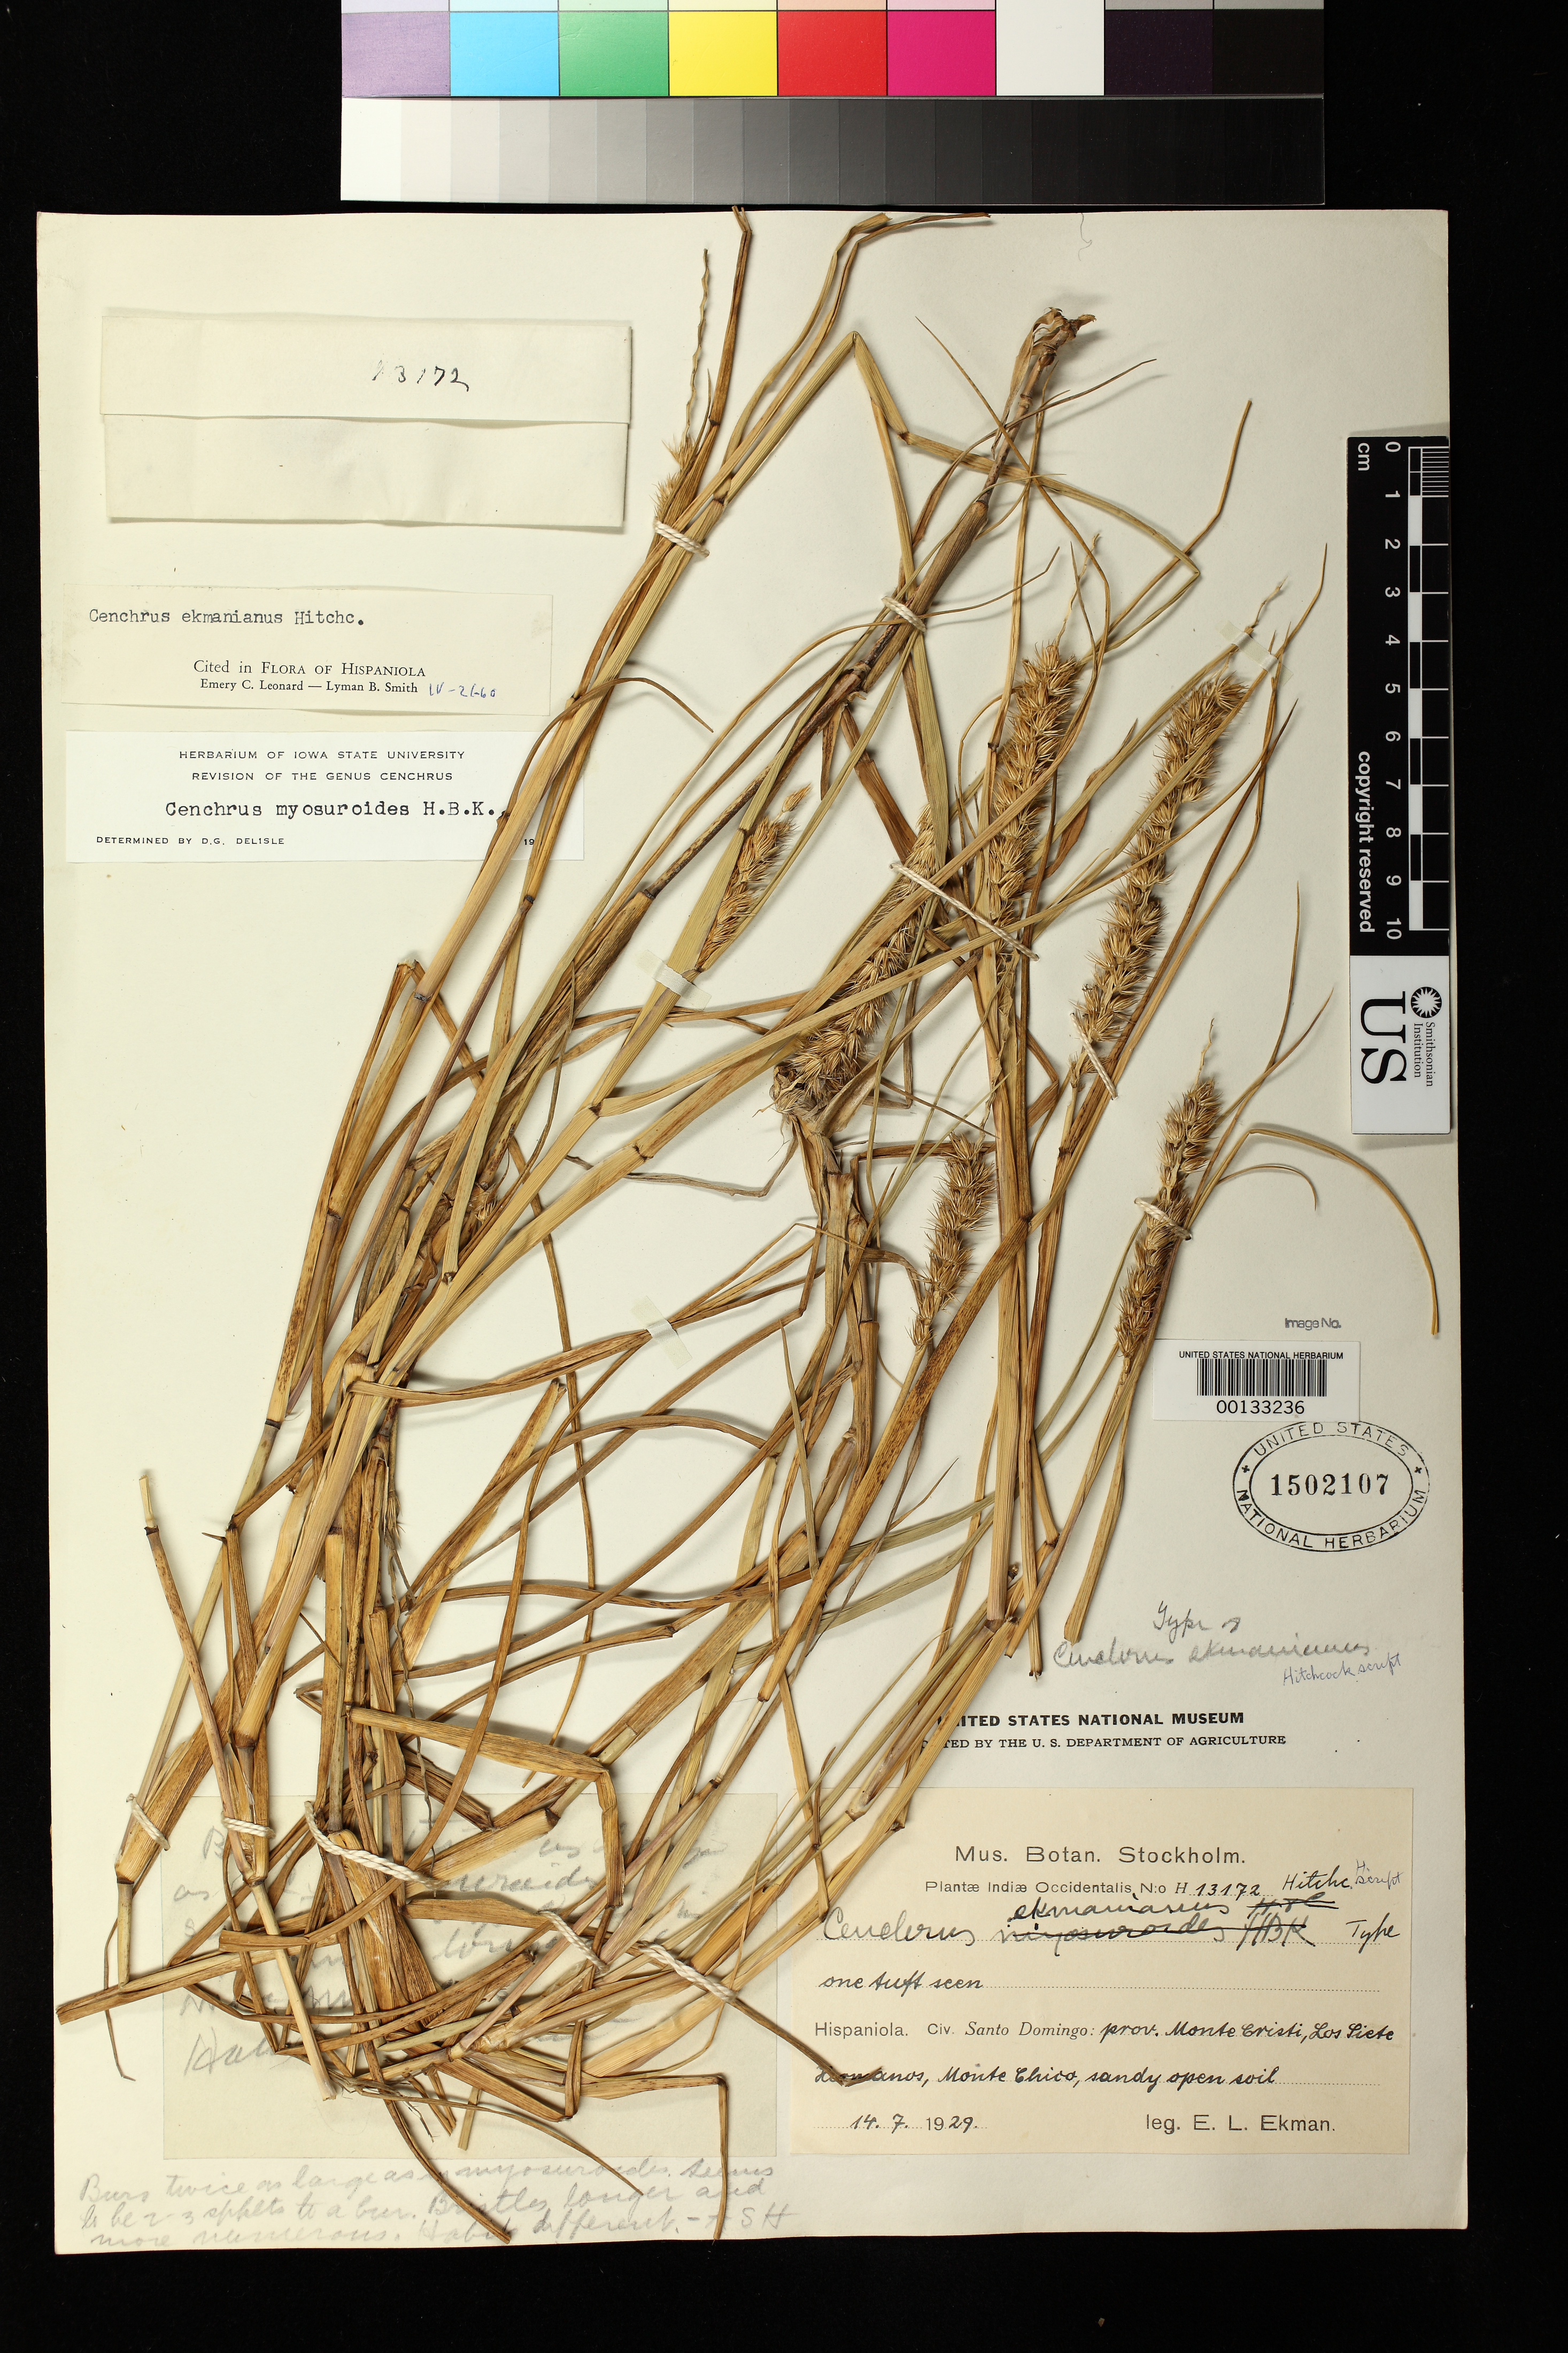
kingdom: Plantae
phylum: Tracheophyta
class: Liliopsida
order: Poales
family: Poaceae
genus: Cenchrus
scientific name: Cenchrus ekmanianus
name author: Hitchc.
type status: Holotype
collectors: E. L. Ekman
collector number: H 13172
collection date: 1929-07-14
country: Dominican Republic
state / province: Monte Cristi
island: Hispaniola Island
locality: Civ. Santo Domingo: prov. Monte Cristi, Los Siete Hermanos, Monte Chico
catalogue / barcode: US 1502107